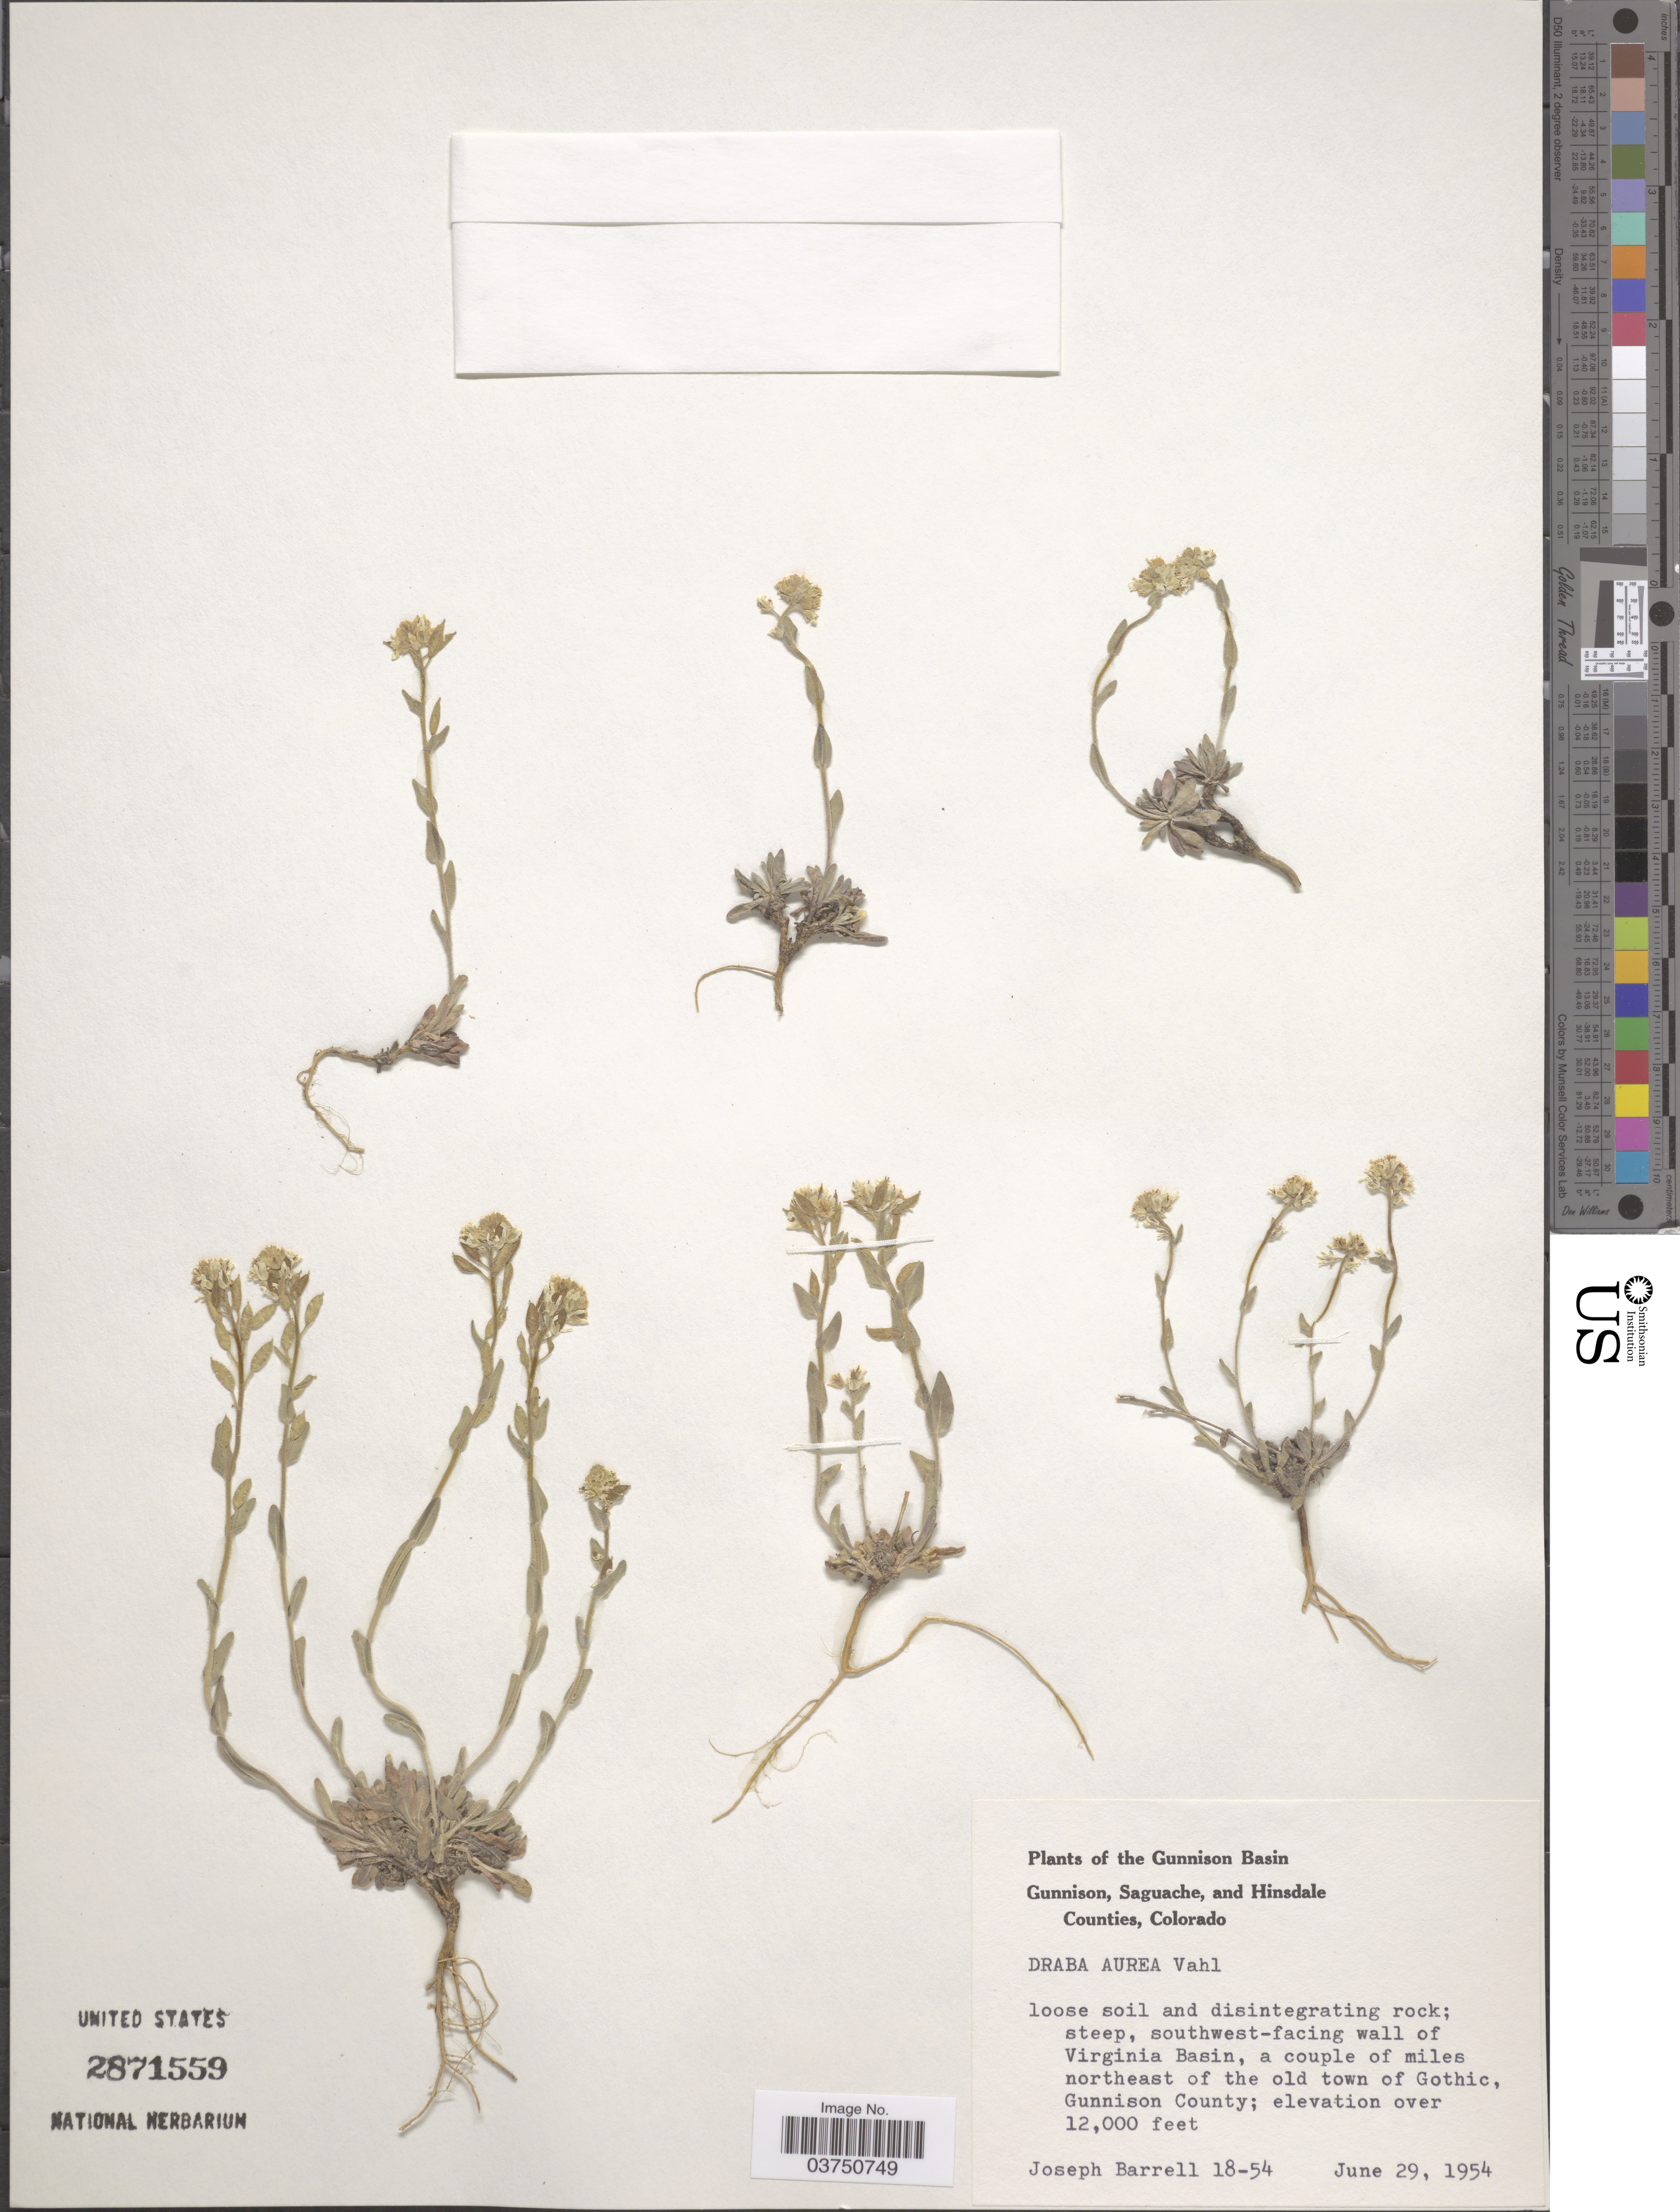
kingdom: Plantae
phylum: Tracheophyta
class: Magnoliopsida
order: Brassicales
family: Brassicaceae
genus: Draba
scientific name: Draba aurea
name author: Vahl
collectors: J. Barrell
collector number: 18-54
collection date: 1954-06-29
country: United States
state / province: Colorado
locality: Gunnison Basin. Steep, southwest-facing wall of Virginia Basin, a couple of miles northeast of the old town of Gothic, Gunnison County.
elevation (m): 3658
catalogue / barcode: US 2871559